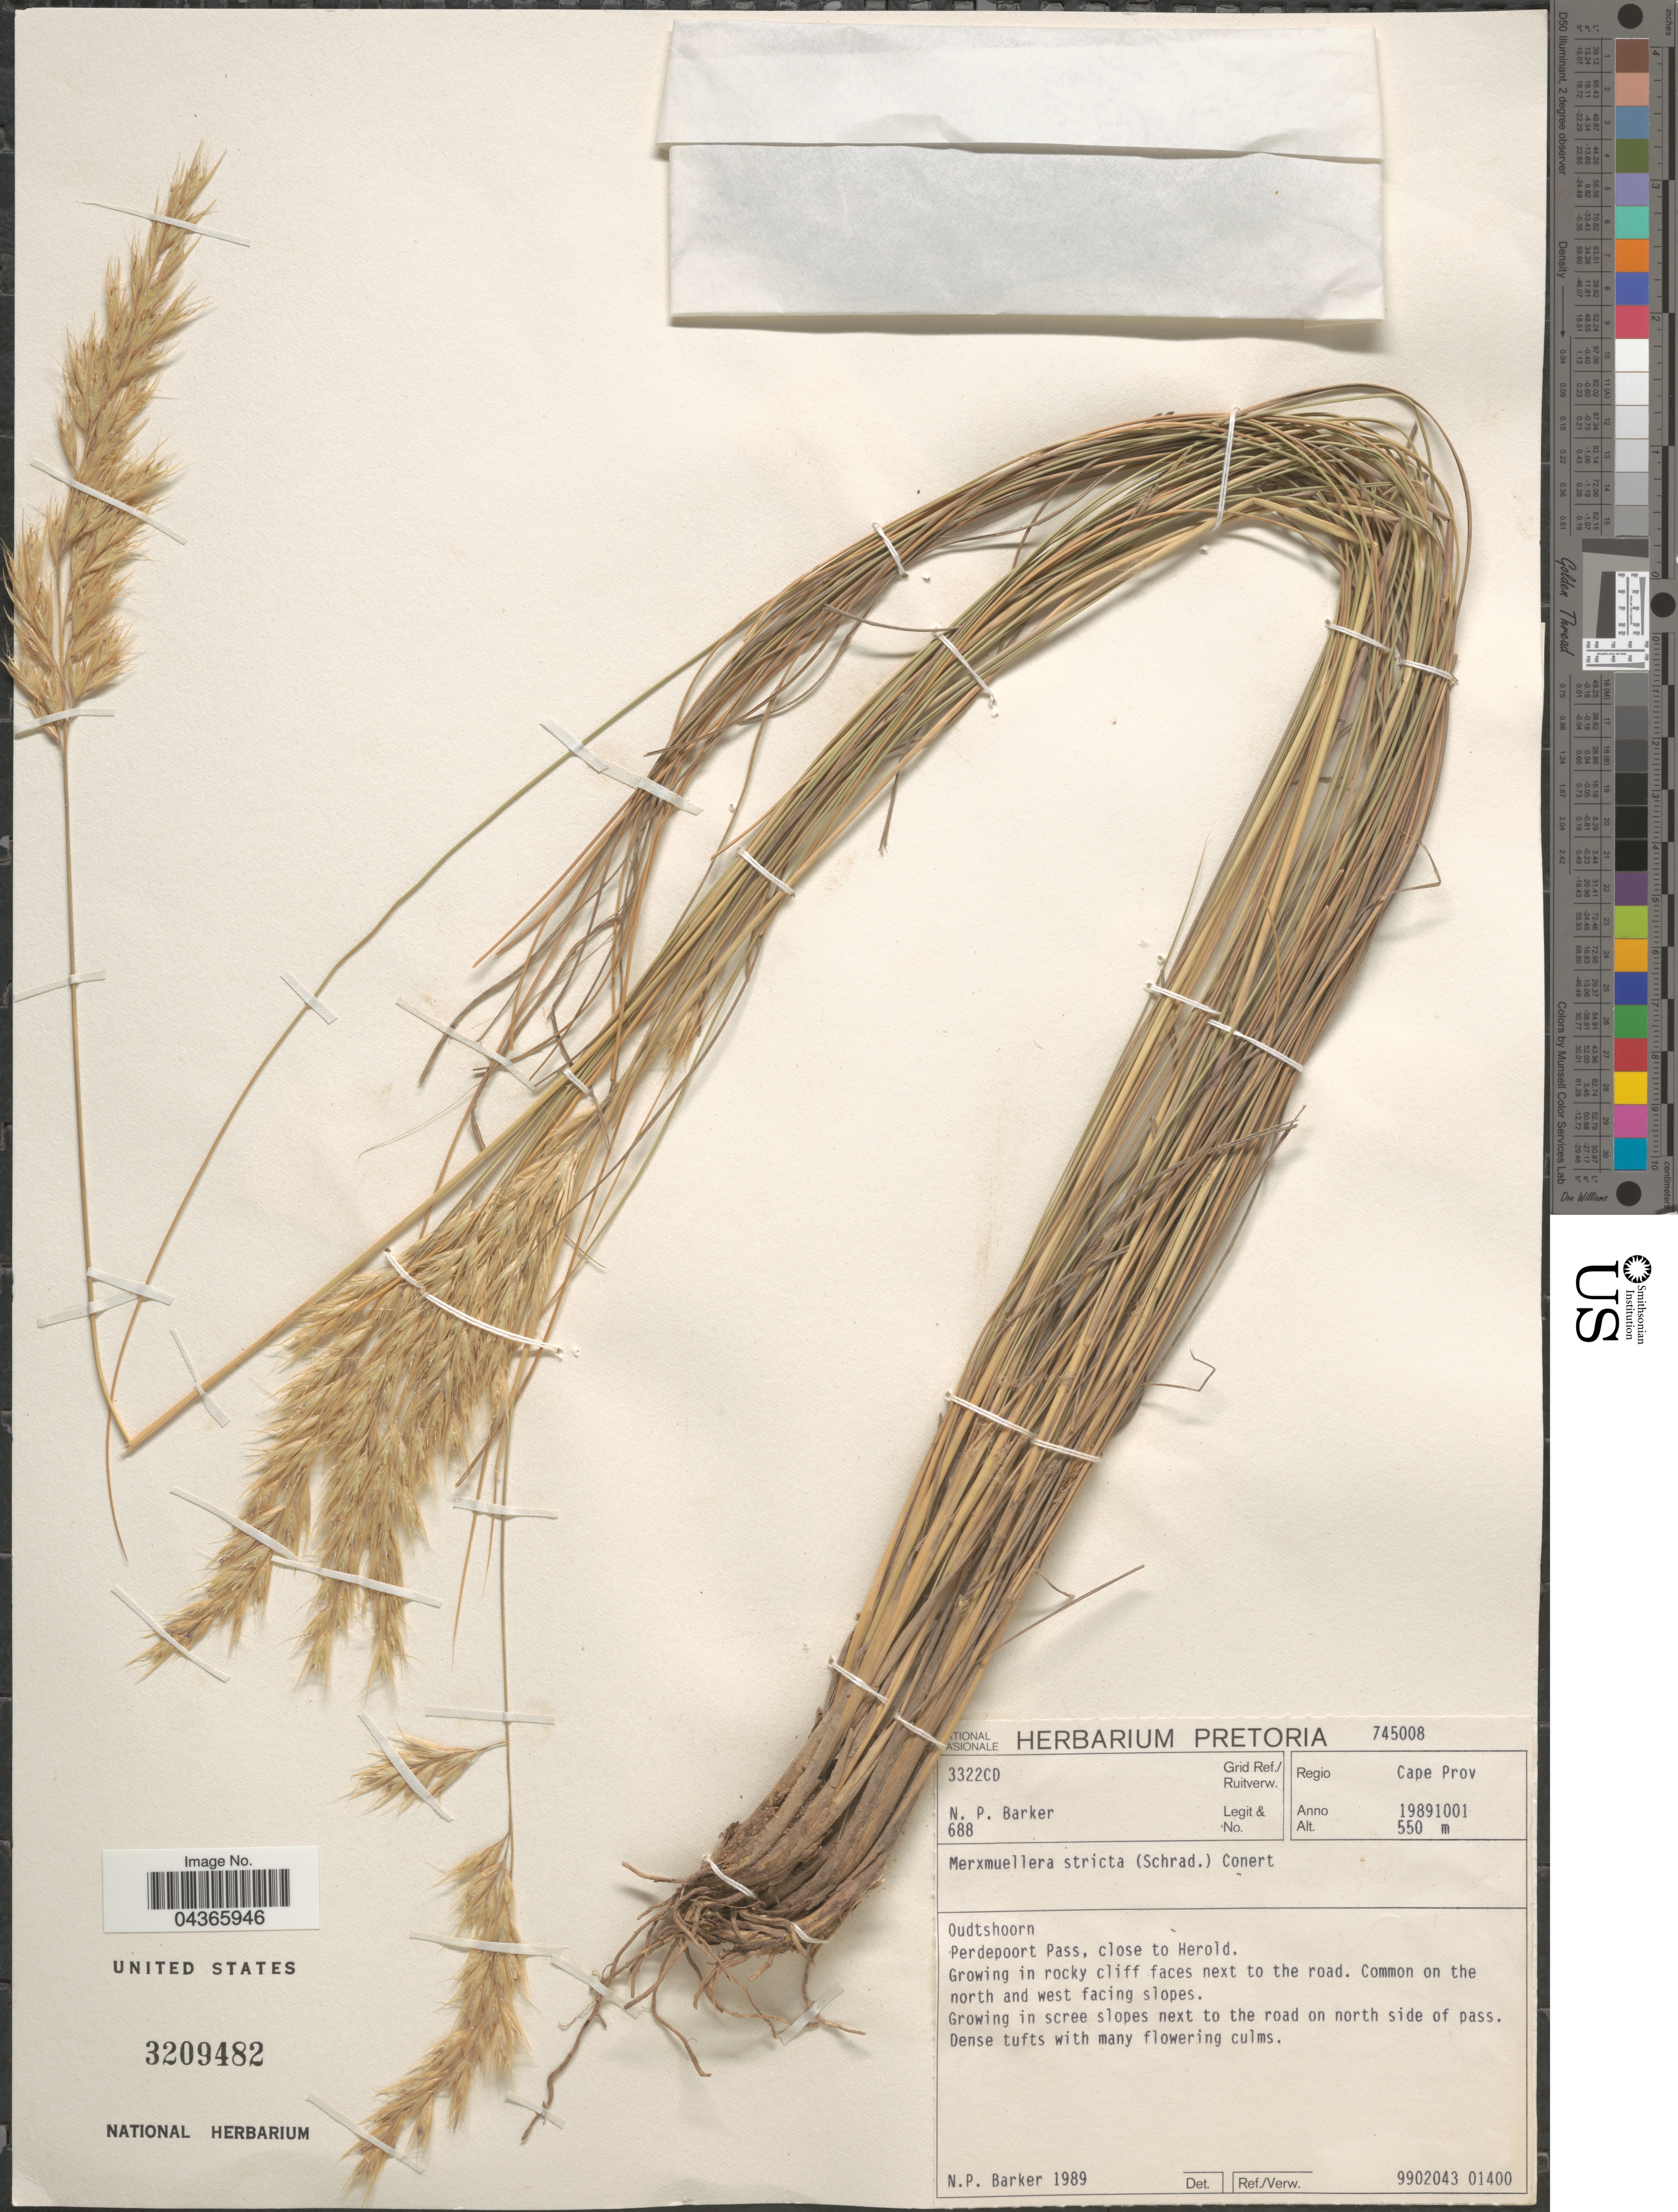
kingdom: Plantae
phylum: Tracheophyta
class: Liliopsida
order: Poales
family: Poaceae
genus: Tenaxia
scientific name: Tenaxia stricta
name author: (Schrad.) N.P. Barker & H.P. Linder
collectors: N. P. Barker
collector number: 688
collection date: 1989-10-01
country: South Africa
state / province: Western Cape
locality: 3322CD Grid Ref./ Ruitverw. Regio Cape Prov. Oudtshoorn. Perdepoort Pass, close to Herold. Growing in rocky cliff faces next to the road.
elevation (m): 550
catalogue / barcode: US 3209482